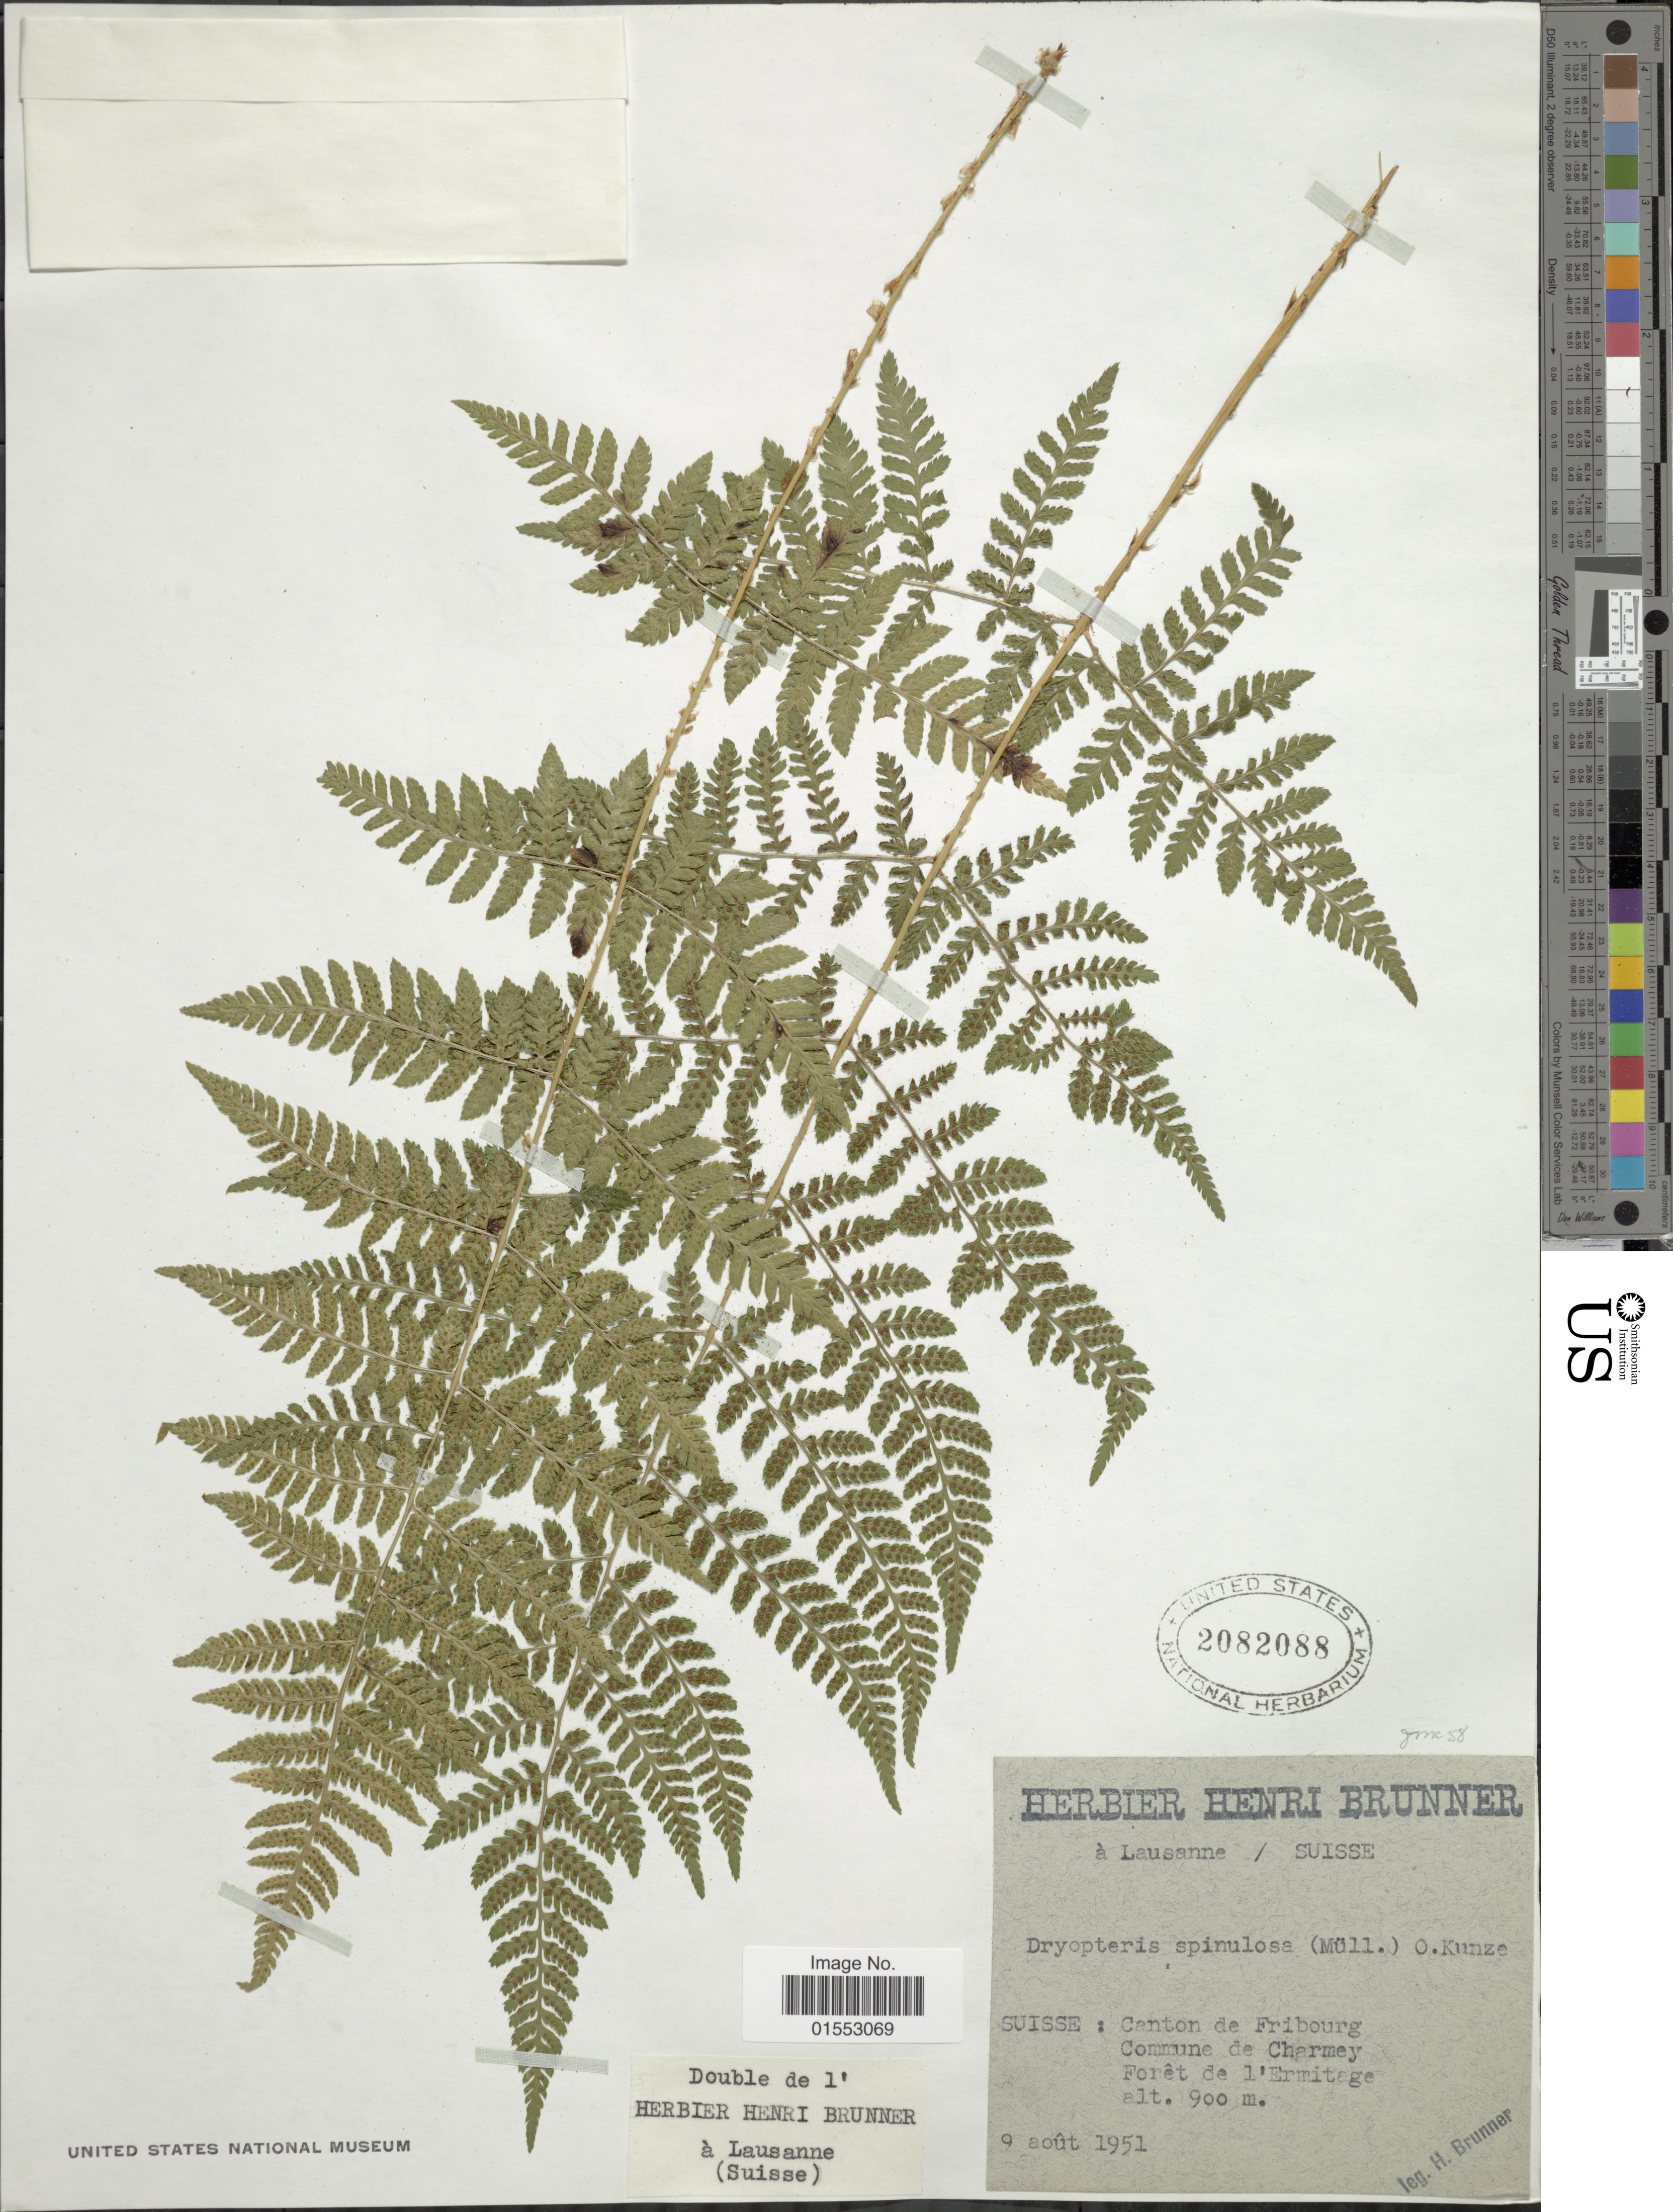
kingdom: Plantae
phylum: Tracheophyta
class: Polypodiopsida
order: Polypodiales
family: Dryopteridaceae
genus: Dryopteris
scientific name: Dryopteris carthusiana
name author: (Villars) H.P. Fuchs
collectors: H. Brunner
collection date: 1951-08-09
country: Switzerland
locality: Lausanne, Suisse. Canton de Fribourg. Commune de Charmey. Foret de l'Ermitage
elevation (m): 900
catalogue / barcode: US 2082088